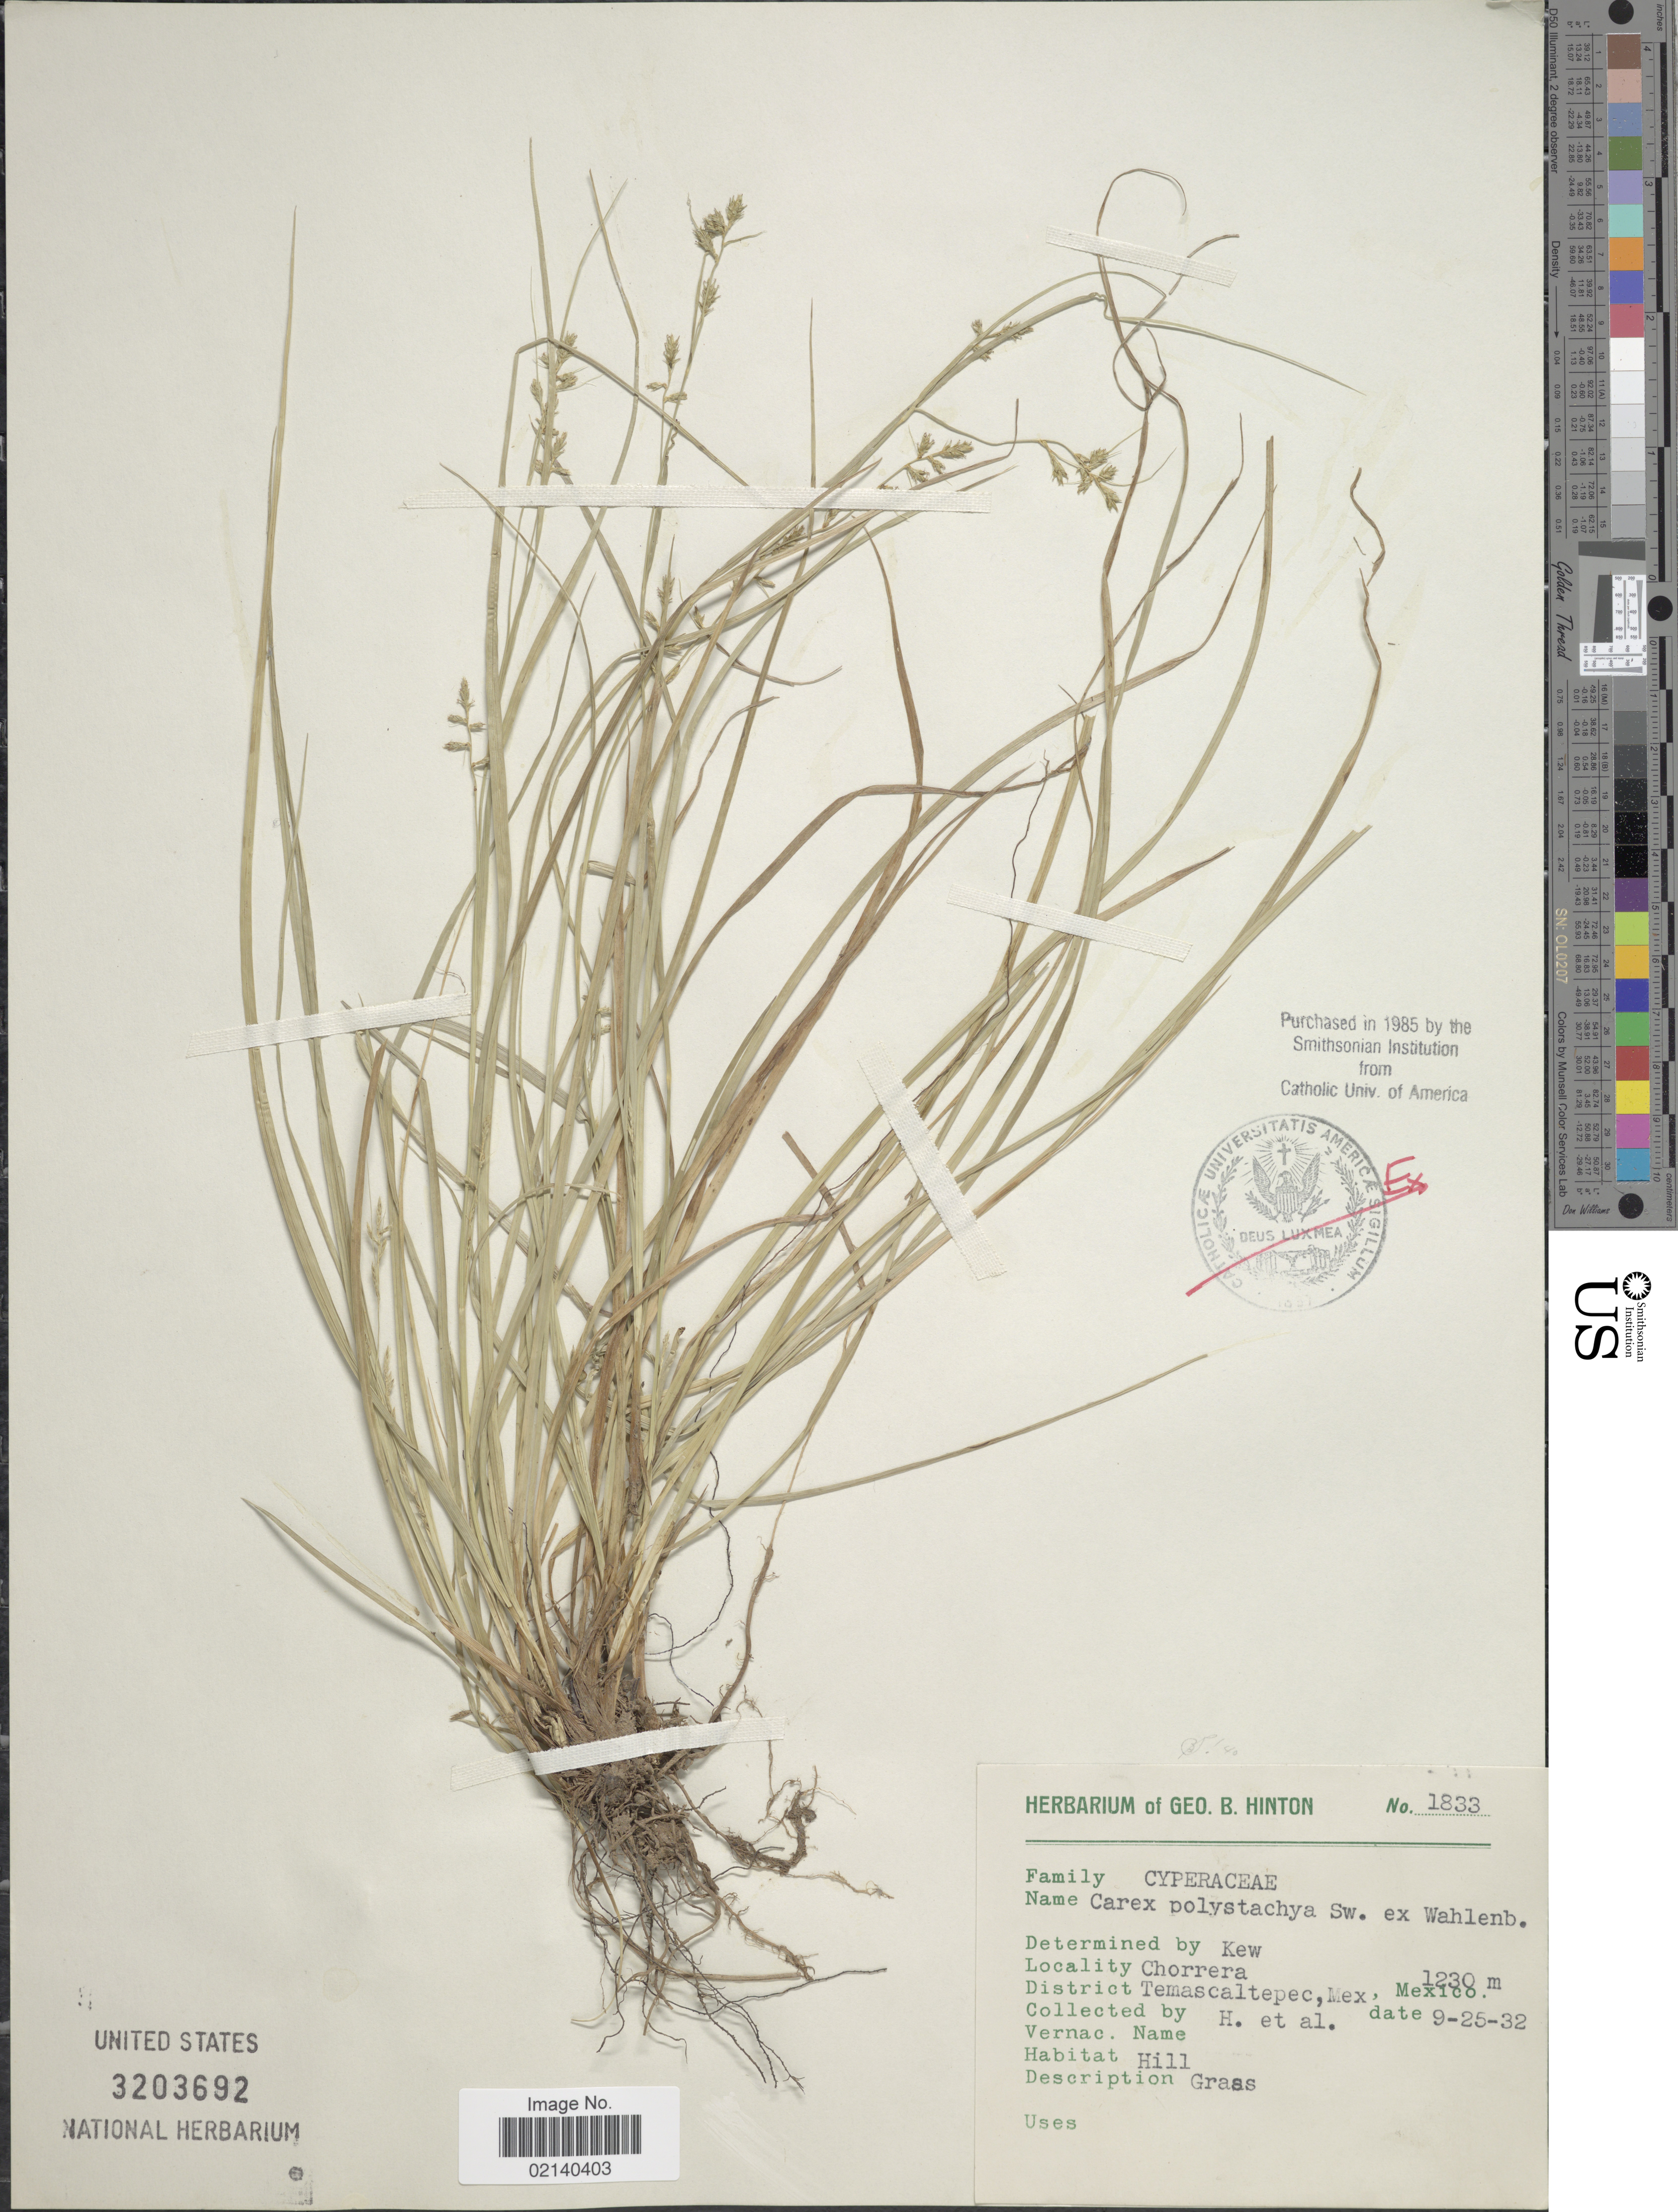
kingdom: Plantae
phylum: Tracheophyta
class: Liliopsida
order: Poales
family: Cyperaceae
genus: Carex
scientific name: Carex polystachya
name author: Sw. ex Wahlenb.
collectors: G. B. Hinton & et al.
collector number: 1833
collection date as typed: Transcribed d/m/y: 25/9/32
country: Mexico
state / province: México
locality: Chorrera, District Temascaltepec, hill.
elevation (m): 1230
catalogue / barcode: US 3203692